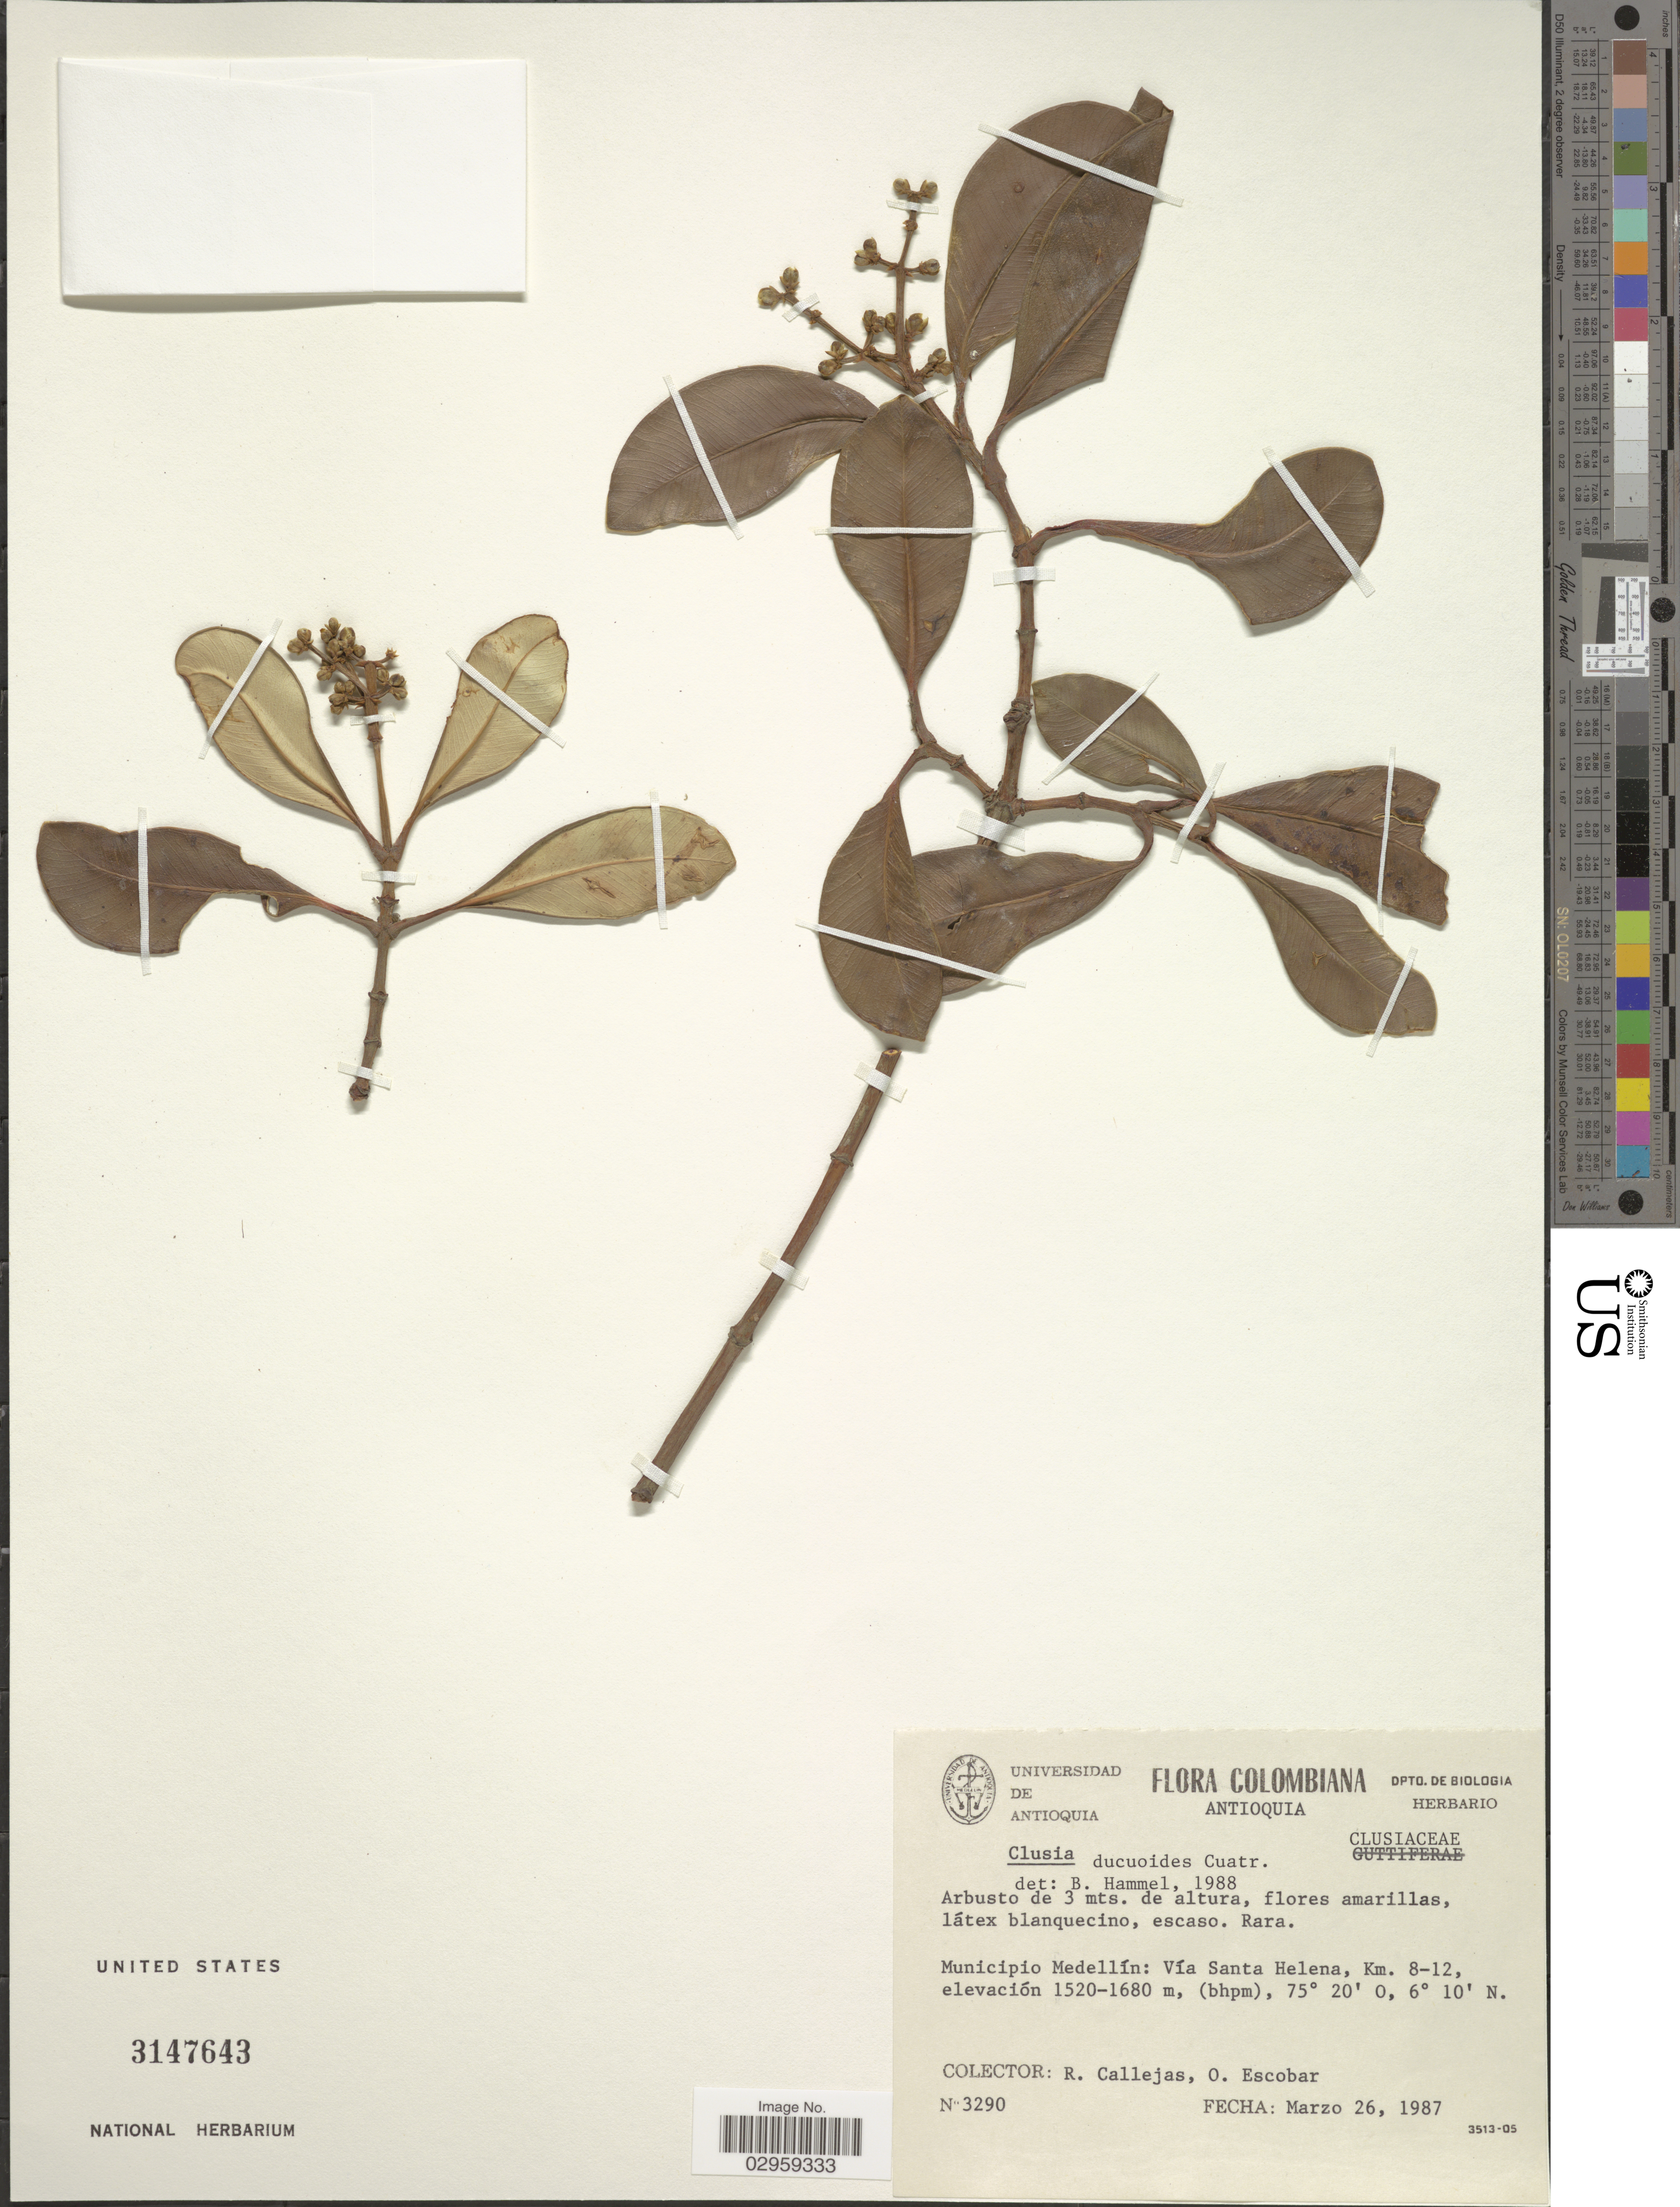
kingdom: Plantae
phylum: Tracheophyta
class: Magnoliopsida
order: Malpighiales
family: Clusiaceae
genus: Clusia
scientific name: Clusia ducuoides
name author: Engl.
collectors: R. Callejas & O. Escobar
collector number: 3290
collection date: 1987-03-26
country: Colombia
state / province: Antioquia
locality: Municipio Medellín: Vía Santa Helena, Km. 8-12.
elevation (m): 1520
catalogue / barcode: US 3147643